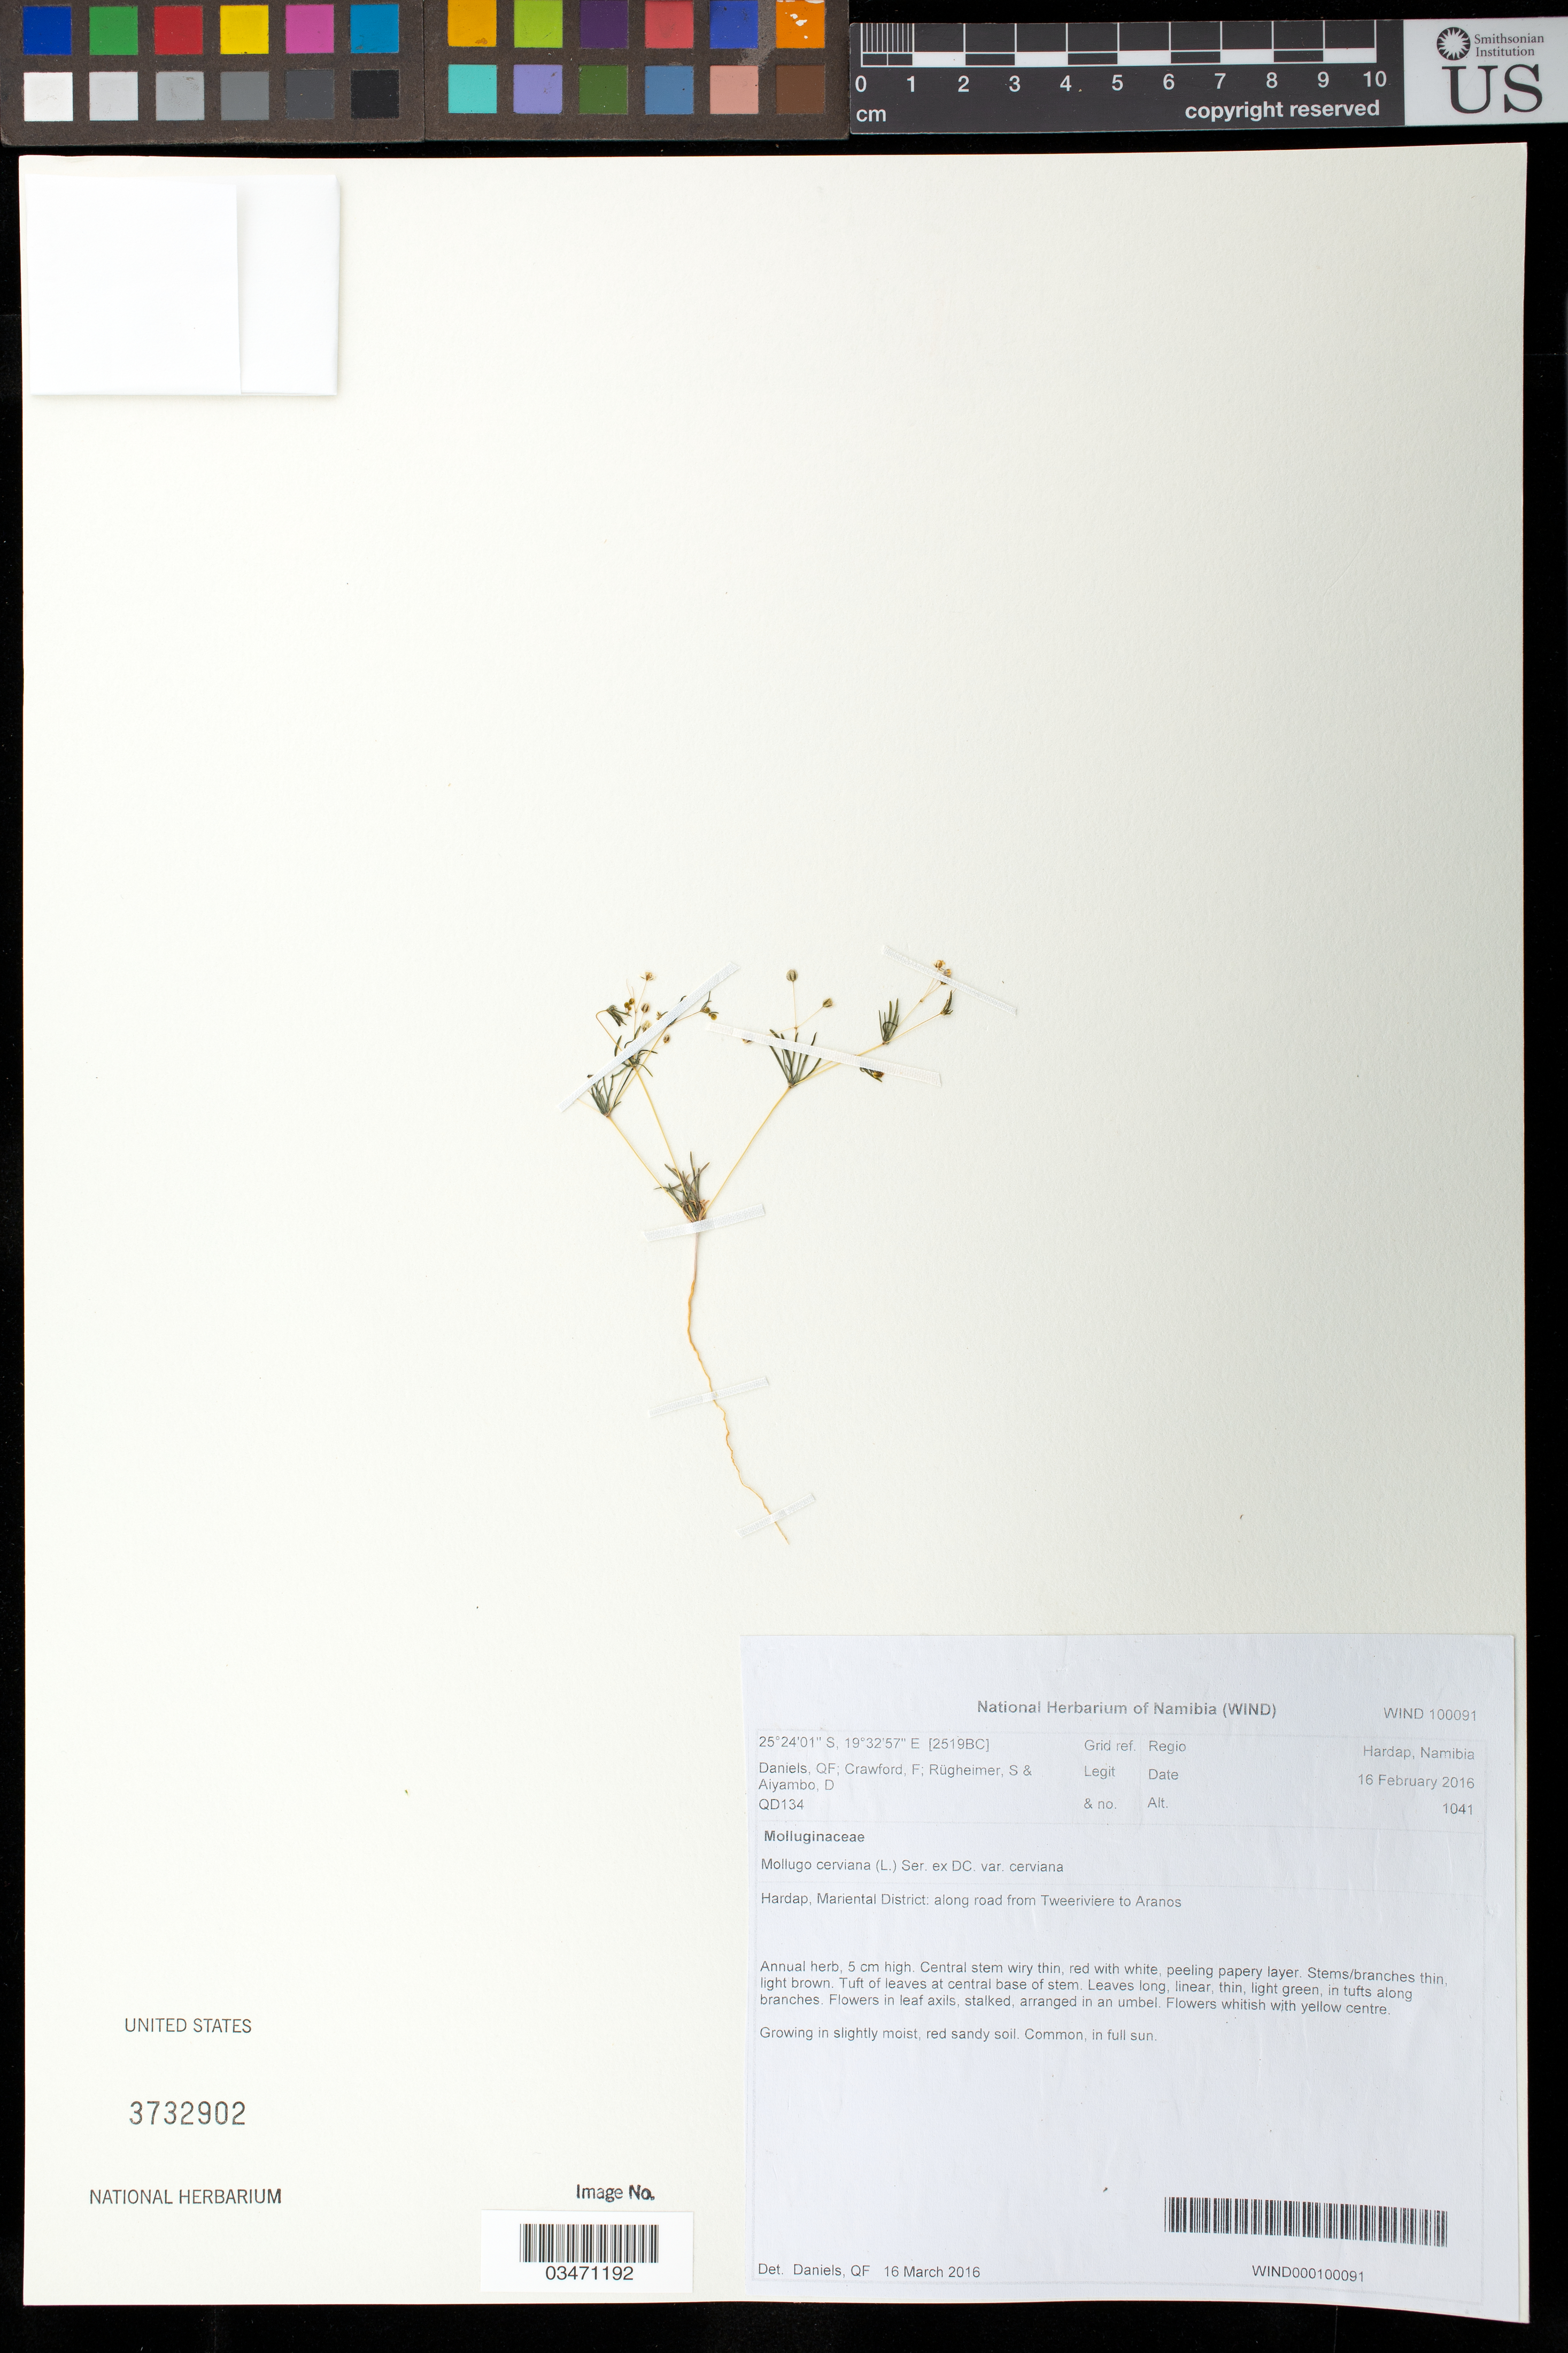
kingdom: Plantae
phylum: Tracheophyta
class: Magnoliopsida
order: Caryophyllales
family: Molluginaceae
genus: Hypertelis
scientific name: Hypertelis cerviana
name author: (L.) Thulin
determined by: Strong, Mark T., (BOT), Smithsonian Institution - National Museum of Natural History (UNITED STATES)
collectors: F. Crawford, S. Rugheimer & D. Aiyambo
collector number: QD134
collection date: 2016-02-16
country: Namibia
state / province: Hardap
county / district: Mariental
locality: Along Road from Tweeriviere to Aranos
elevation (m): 1041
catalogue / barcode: US 3732902